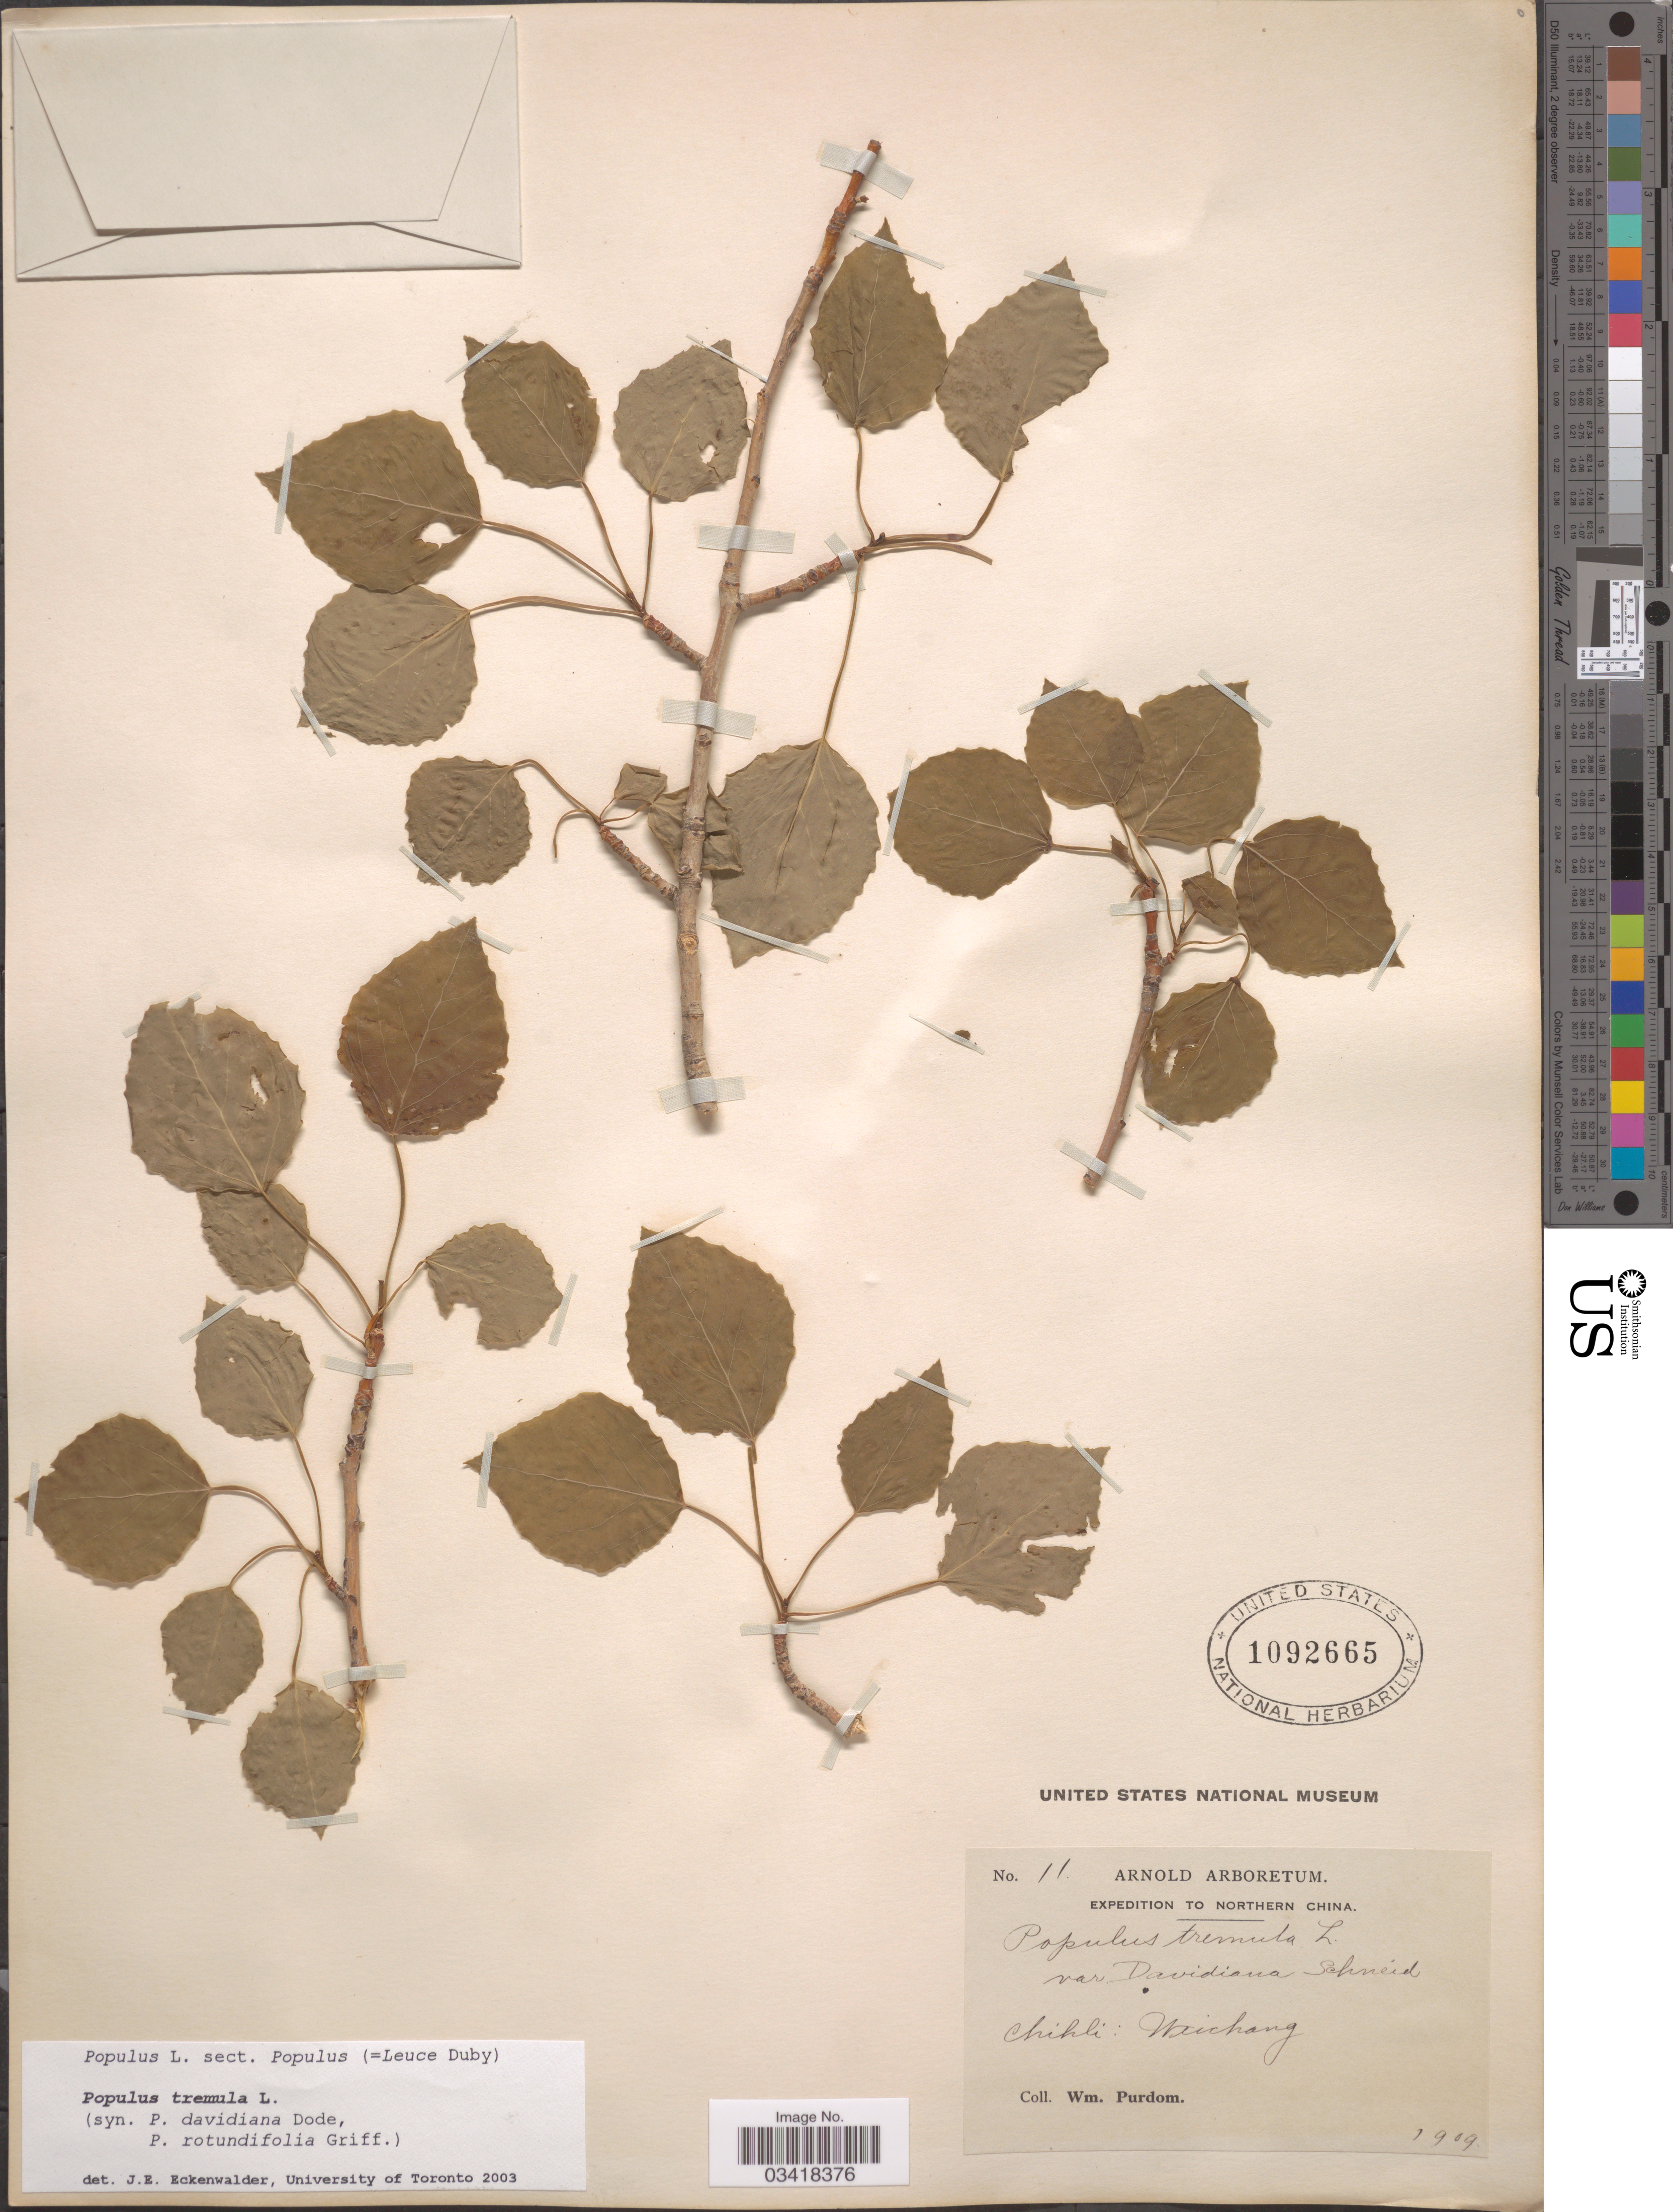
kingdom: Plantae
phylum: Tracheophyta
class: Magnoliopsida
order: Malpighiales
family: Salicaceae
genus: Populus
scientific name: Populus tremula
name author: L.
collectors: W. Purdom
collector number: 11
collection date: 1909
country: China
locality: Northern China. Chikli [interpreted]: Michang [interpreted].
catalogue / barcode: US 1092665